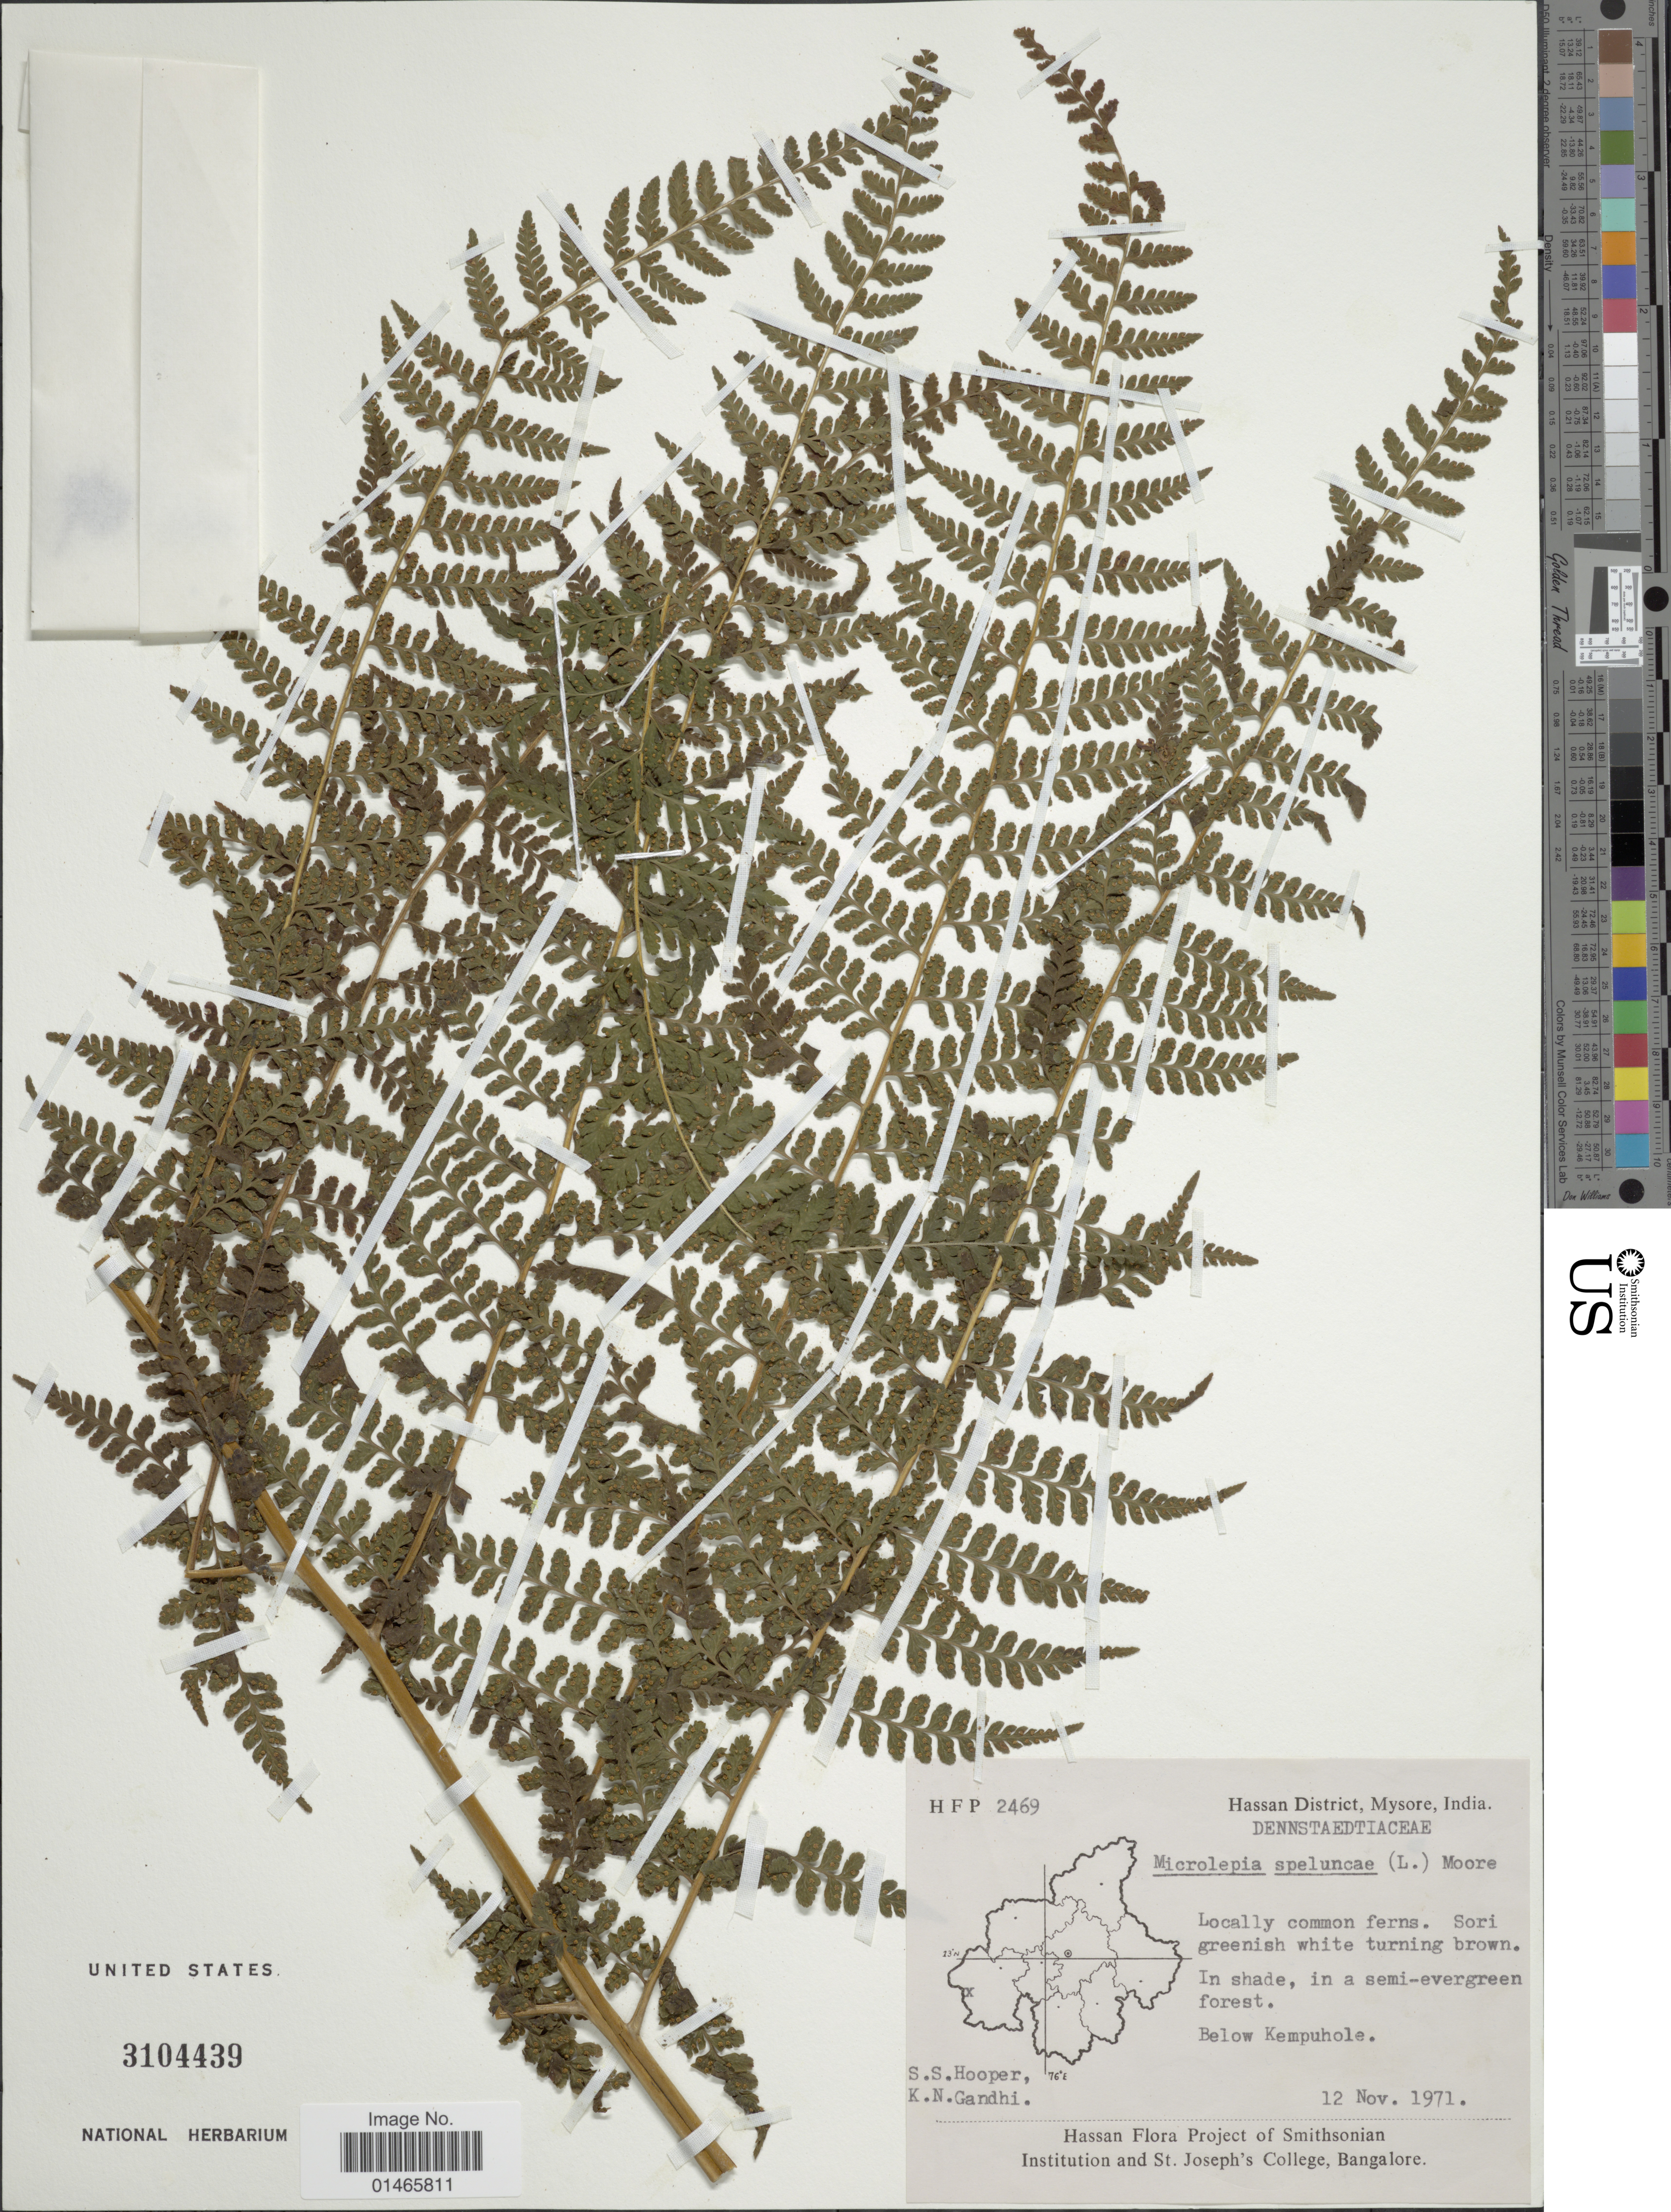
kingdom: Plantae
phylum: Tracheophyta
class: Polypodiopsida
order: Polypodiales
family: Dennstaedtiaceae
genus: Microlepia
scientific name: Microlepia speluncae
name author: (L.) T. Moore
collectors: S. S. Hooper & K. N. Gandhi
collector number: HFP2469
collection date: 1971-11-12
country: India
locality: Hassan District, Mysore, Below Kempuhole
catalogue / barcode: US 3104439